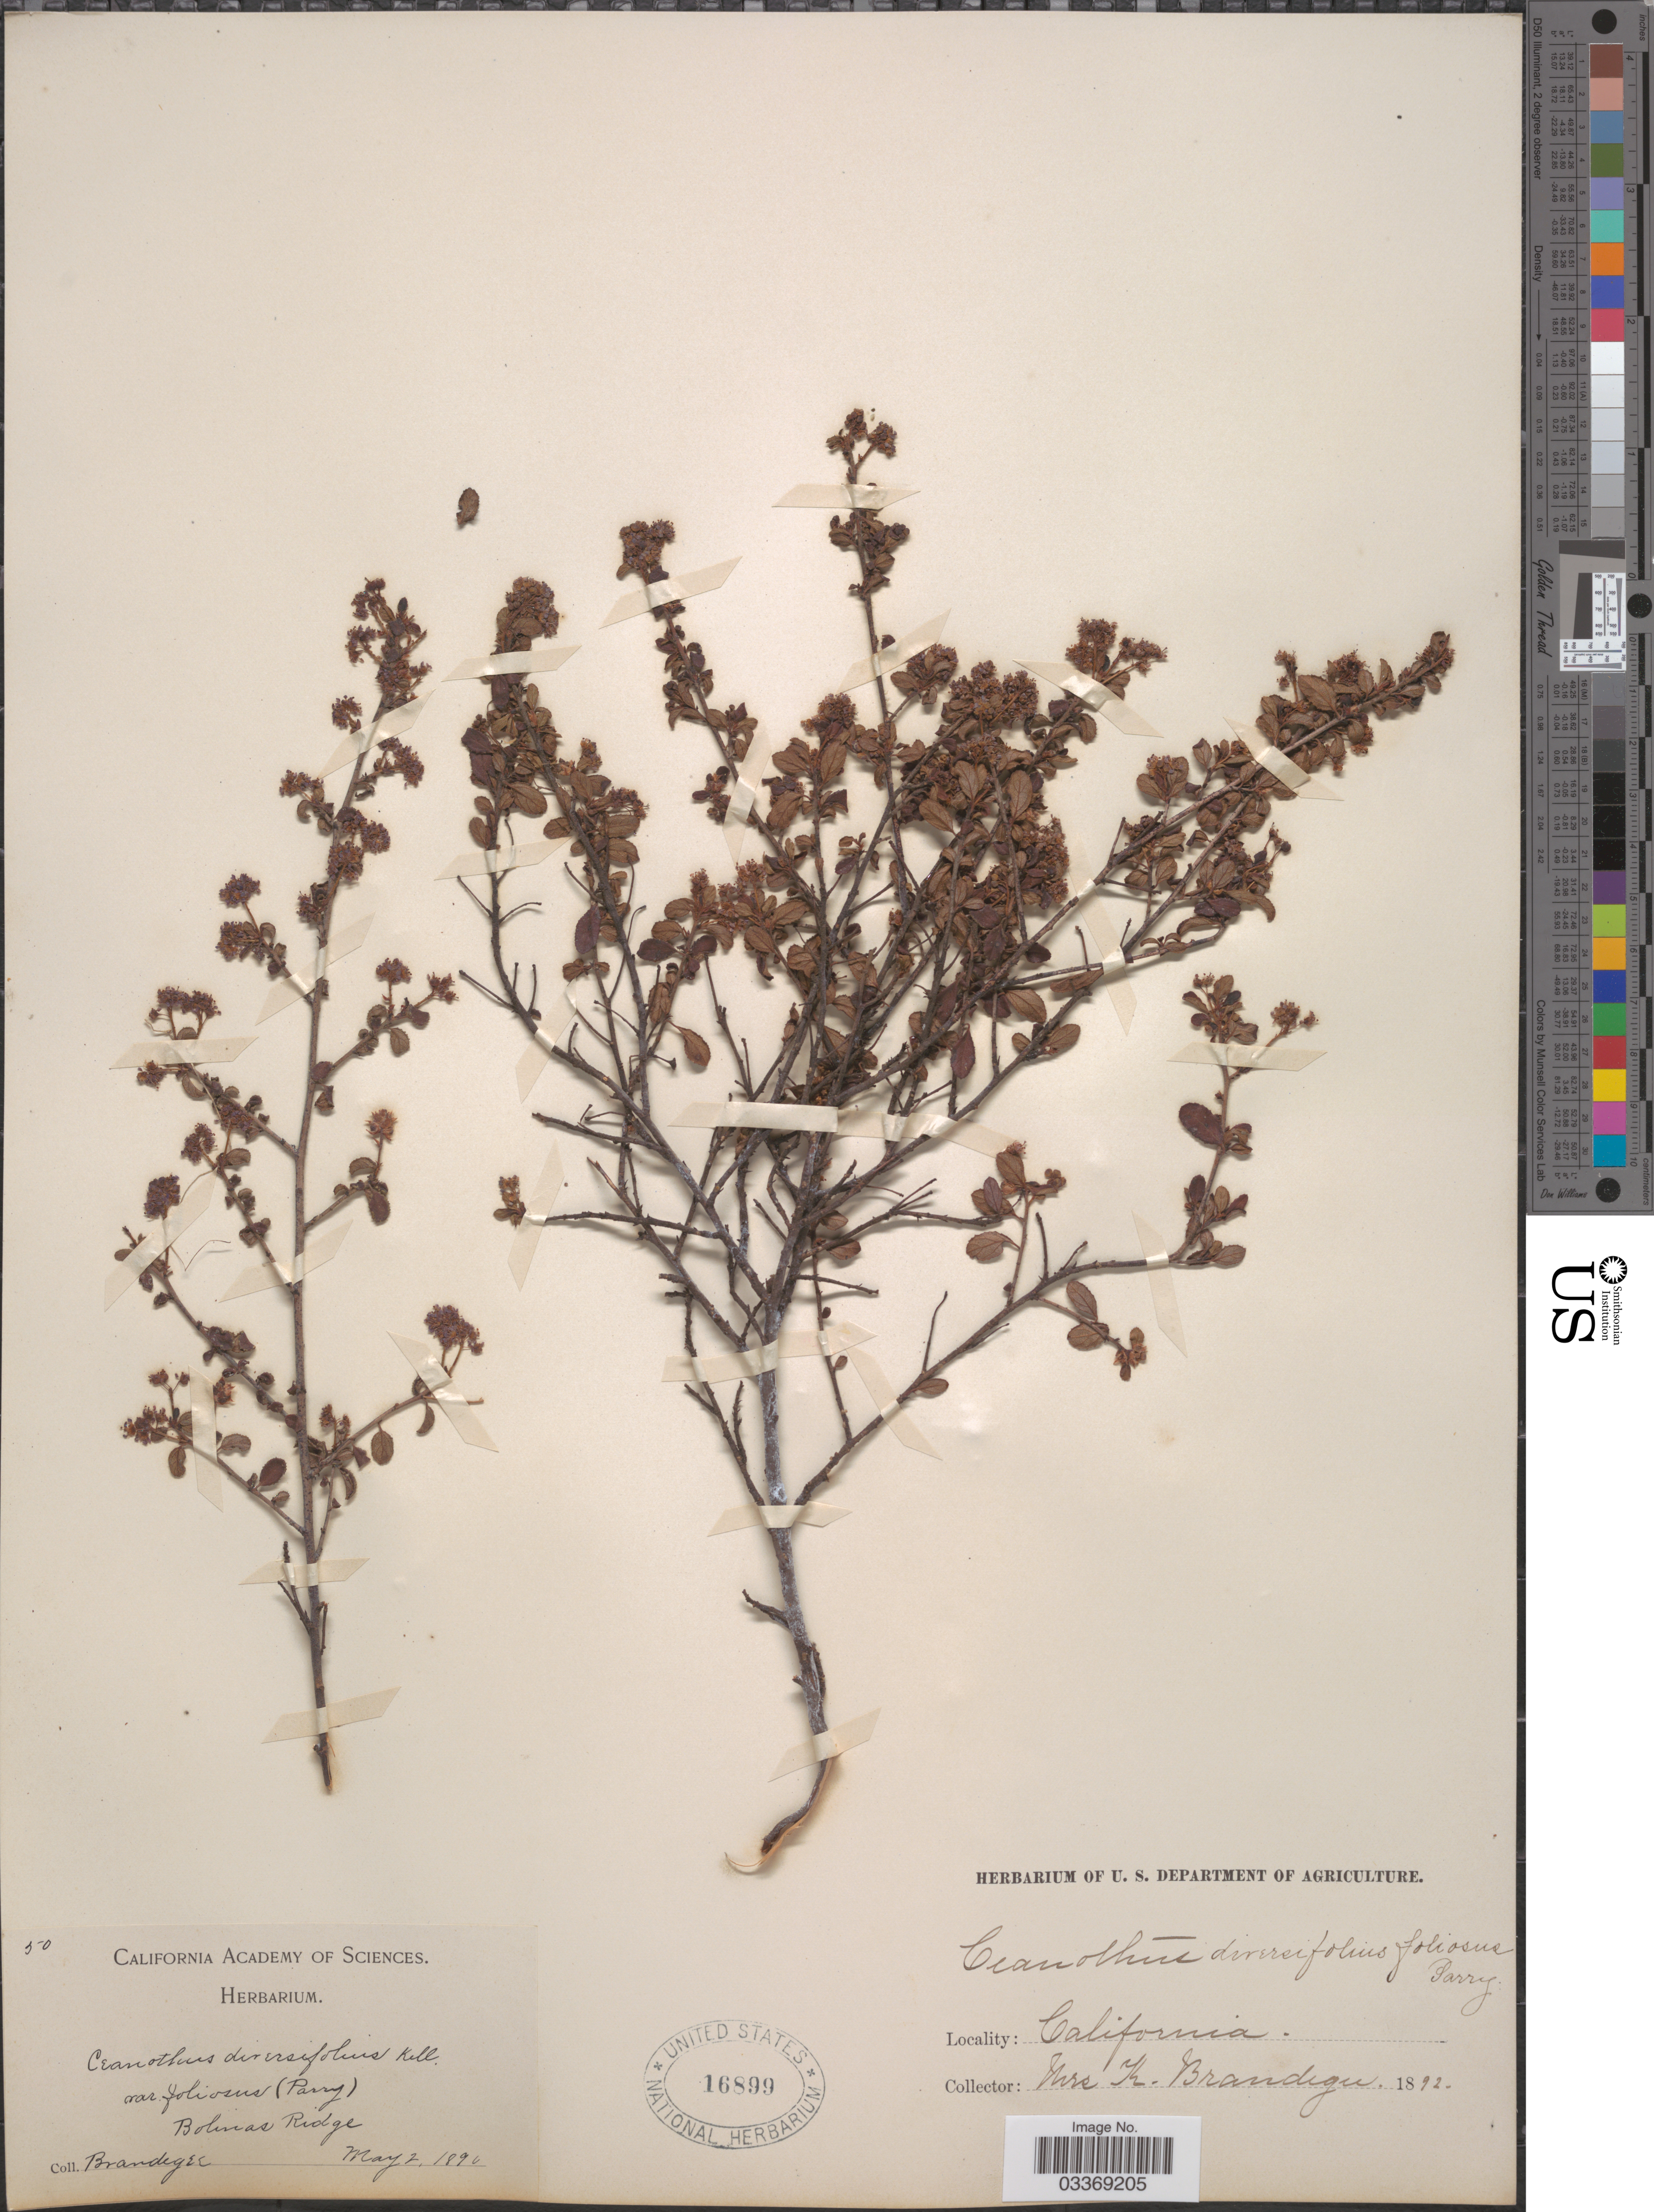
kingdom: Plantae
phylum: Tracheophyta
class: Magnoliopsida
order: Rosales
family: Rhamnaceae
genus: Ceanothus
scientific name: Ceanothus diversifolius var. foliosus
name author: (Parry) K. Brandegee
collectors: K. Brandegee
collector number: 50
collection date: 1892-05-02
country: United States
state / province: California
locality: Bolinas Ridge.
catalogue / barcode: US 16899